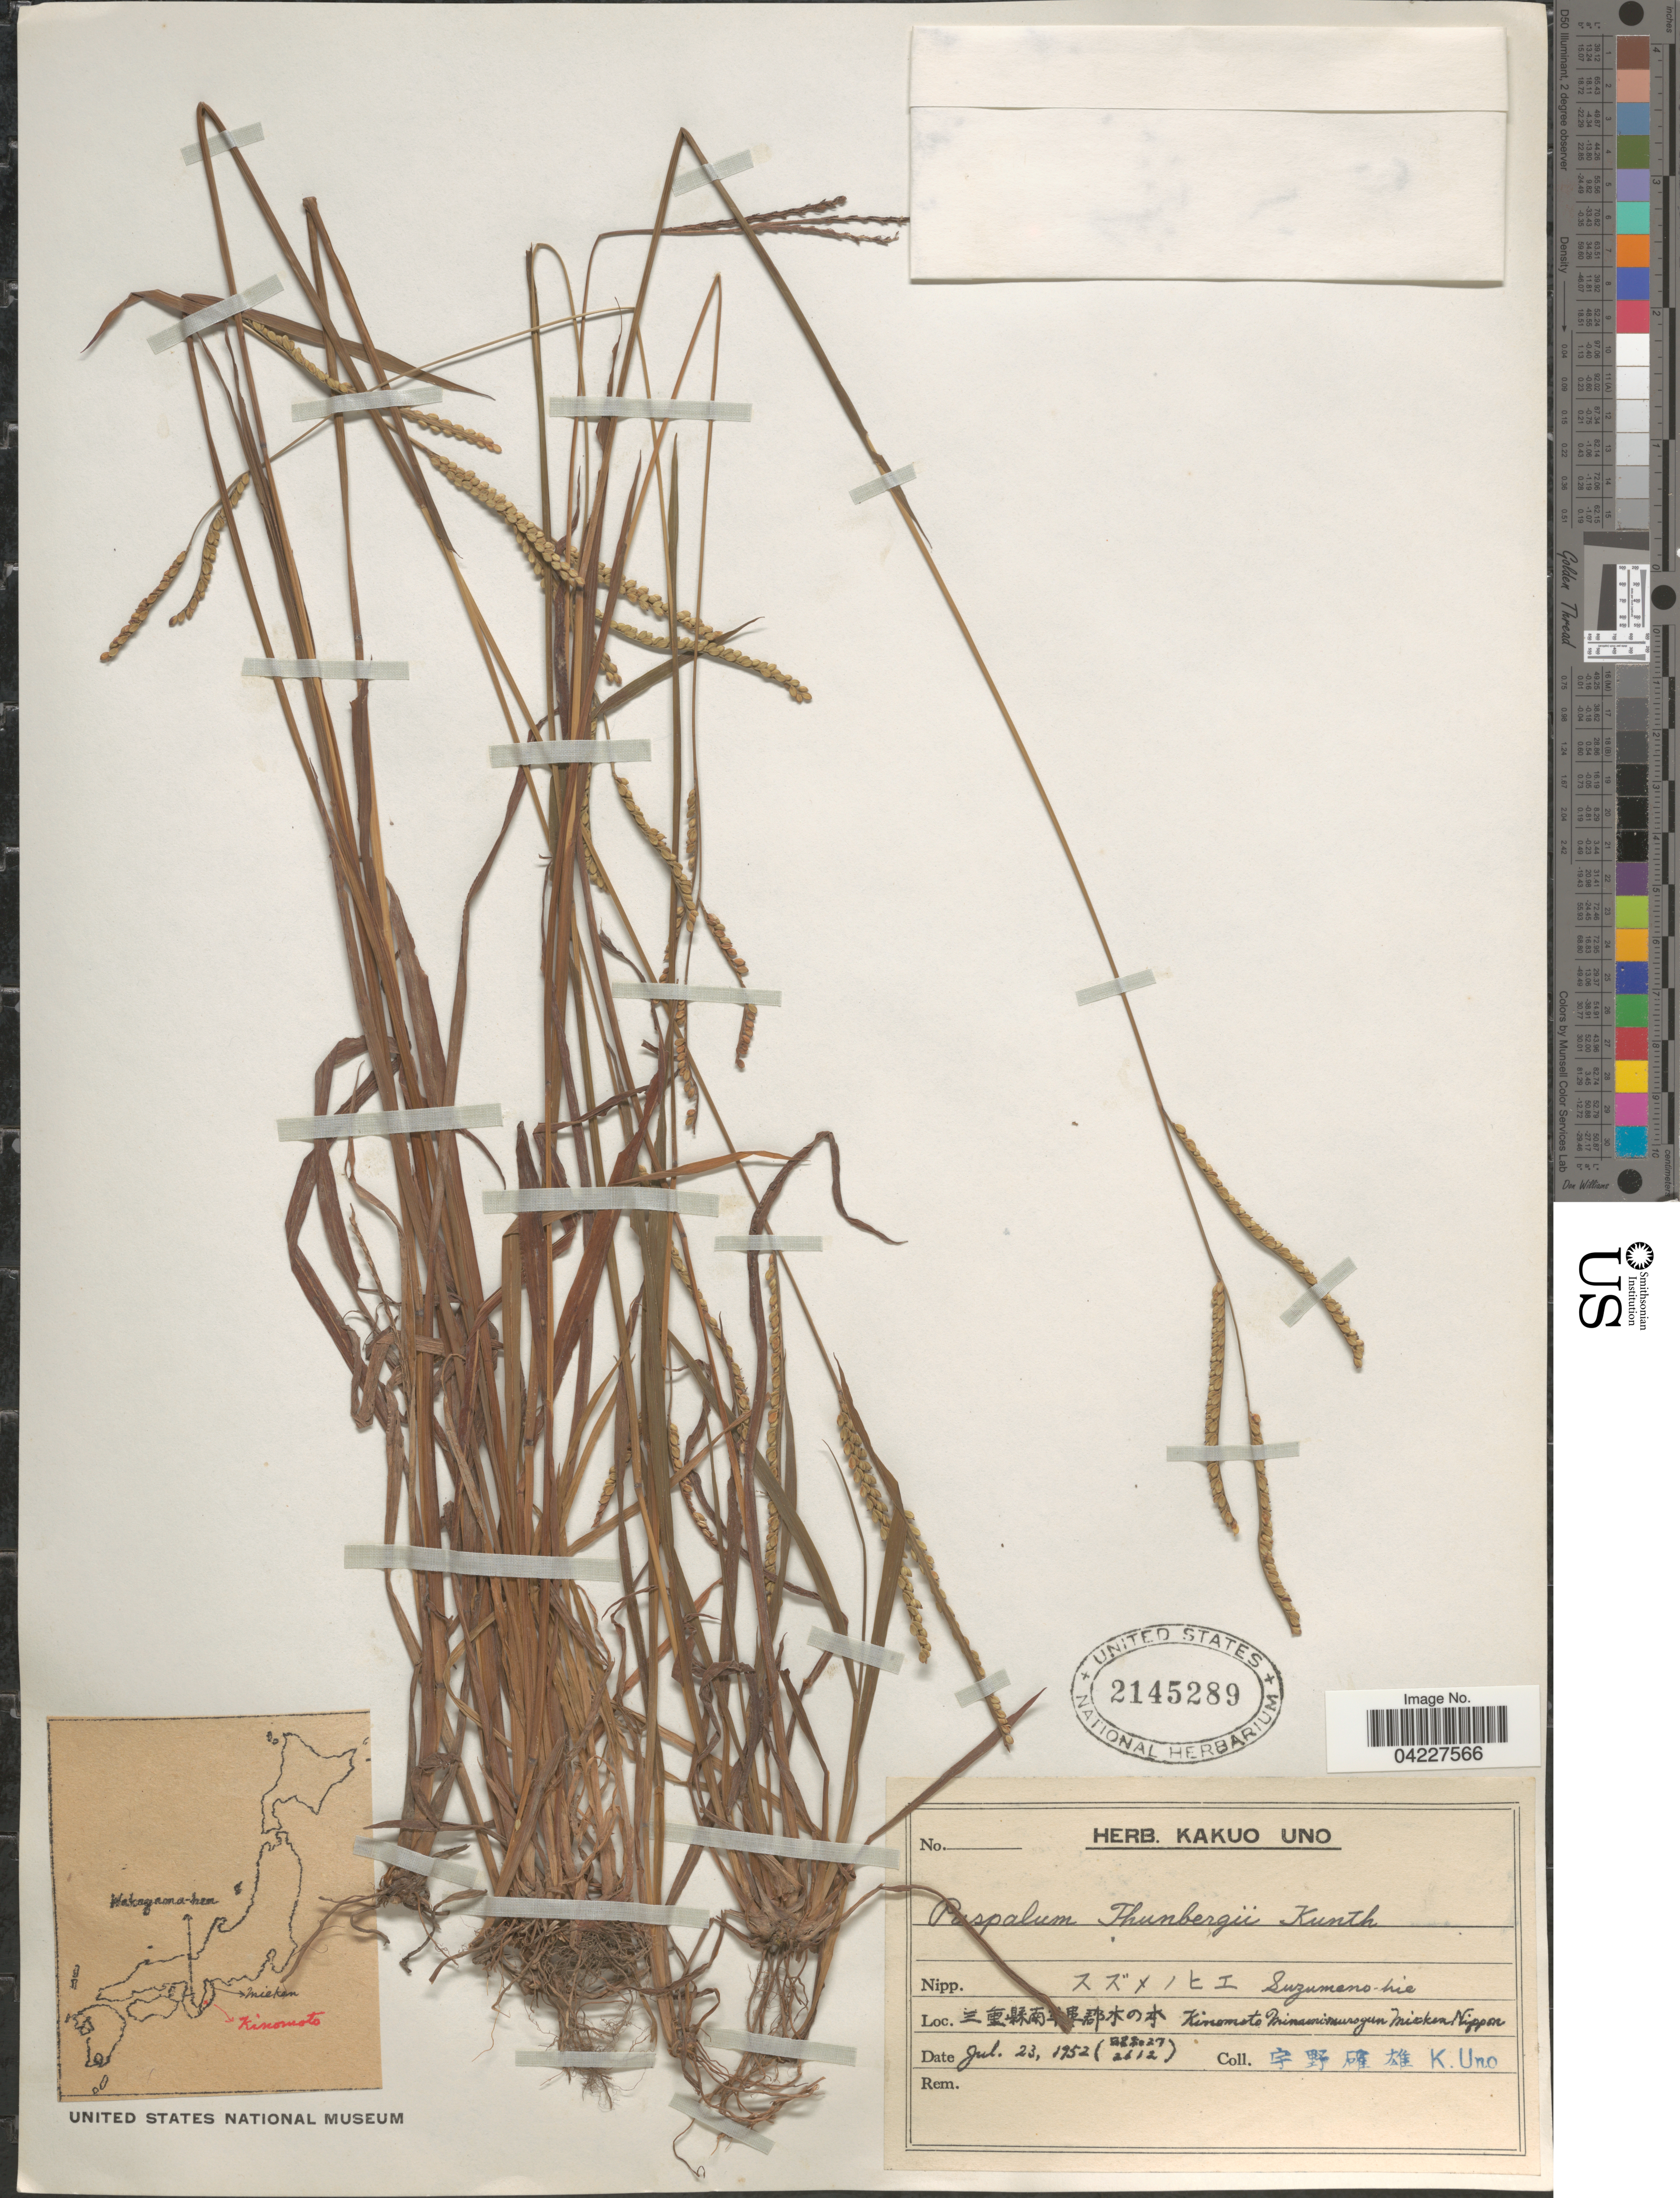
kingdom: Plantae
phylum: Tracheophyta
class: Liliopsida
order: Poales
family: Poaceae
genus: Paspalum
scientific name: Paspalum thunbergii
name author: Kunth ex Steud.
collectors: K. Uno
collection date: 1952-07-23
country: Japan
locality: X Kinomoto Minamimurogun Micken Nippon.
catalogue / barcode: US 2145289